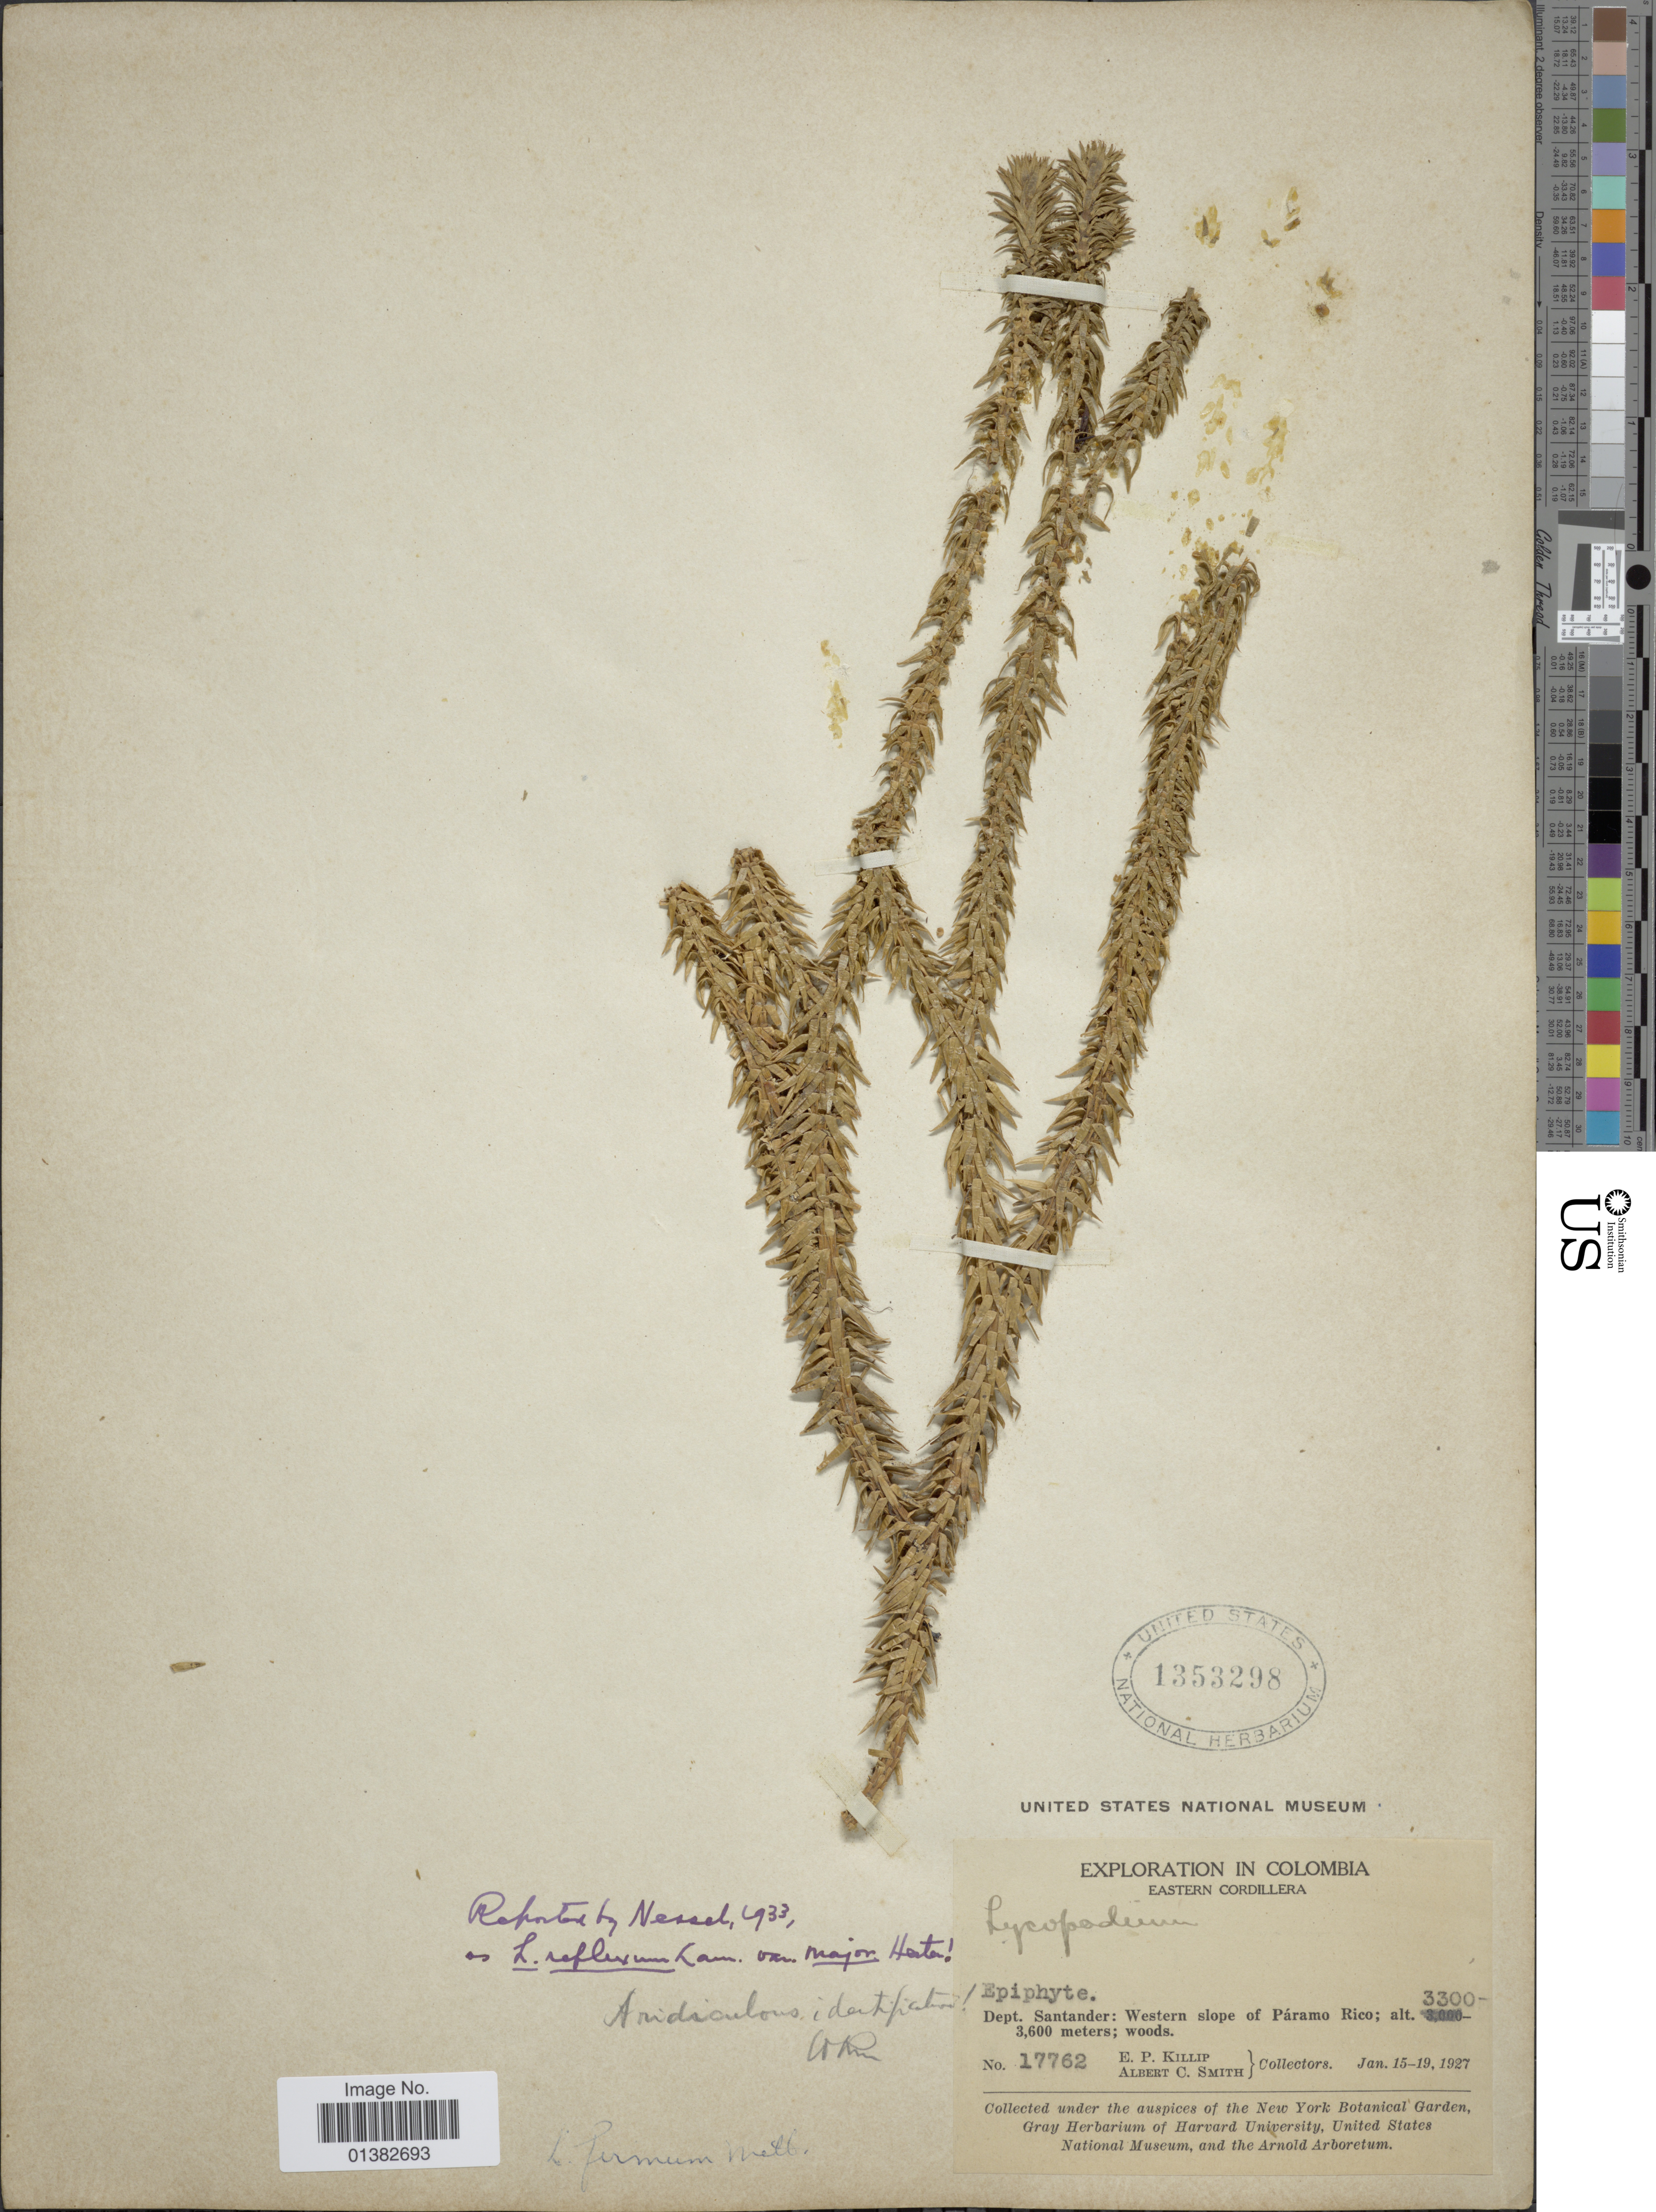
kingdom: Plantae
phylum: Tracheophyta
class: Lycopodiopsida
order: Lycopodiales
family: Lycopodiaceae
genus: Phlegmariurus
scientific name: Phlegmariurus reflexus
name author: (Lam.) B. Øllg.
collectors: E. P. Killip & A. C. Smith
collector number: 17762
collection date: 1927-01-15/1927-01-19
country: Colombia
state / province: Santander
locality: Eastern Cordillera. Western slope of Páramo Rico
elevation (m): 3300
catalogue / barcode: US 1353298